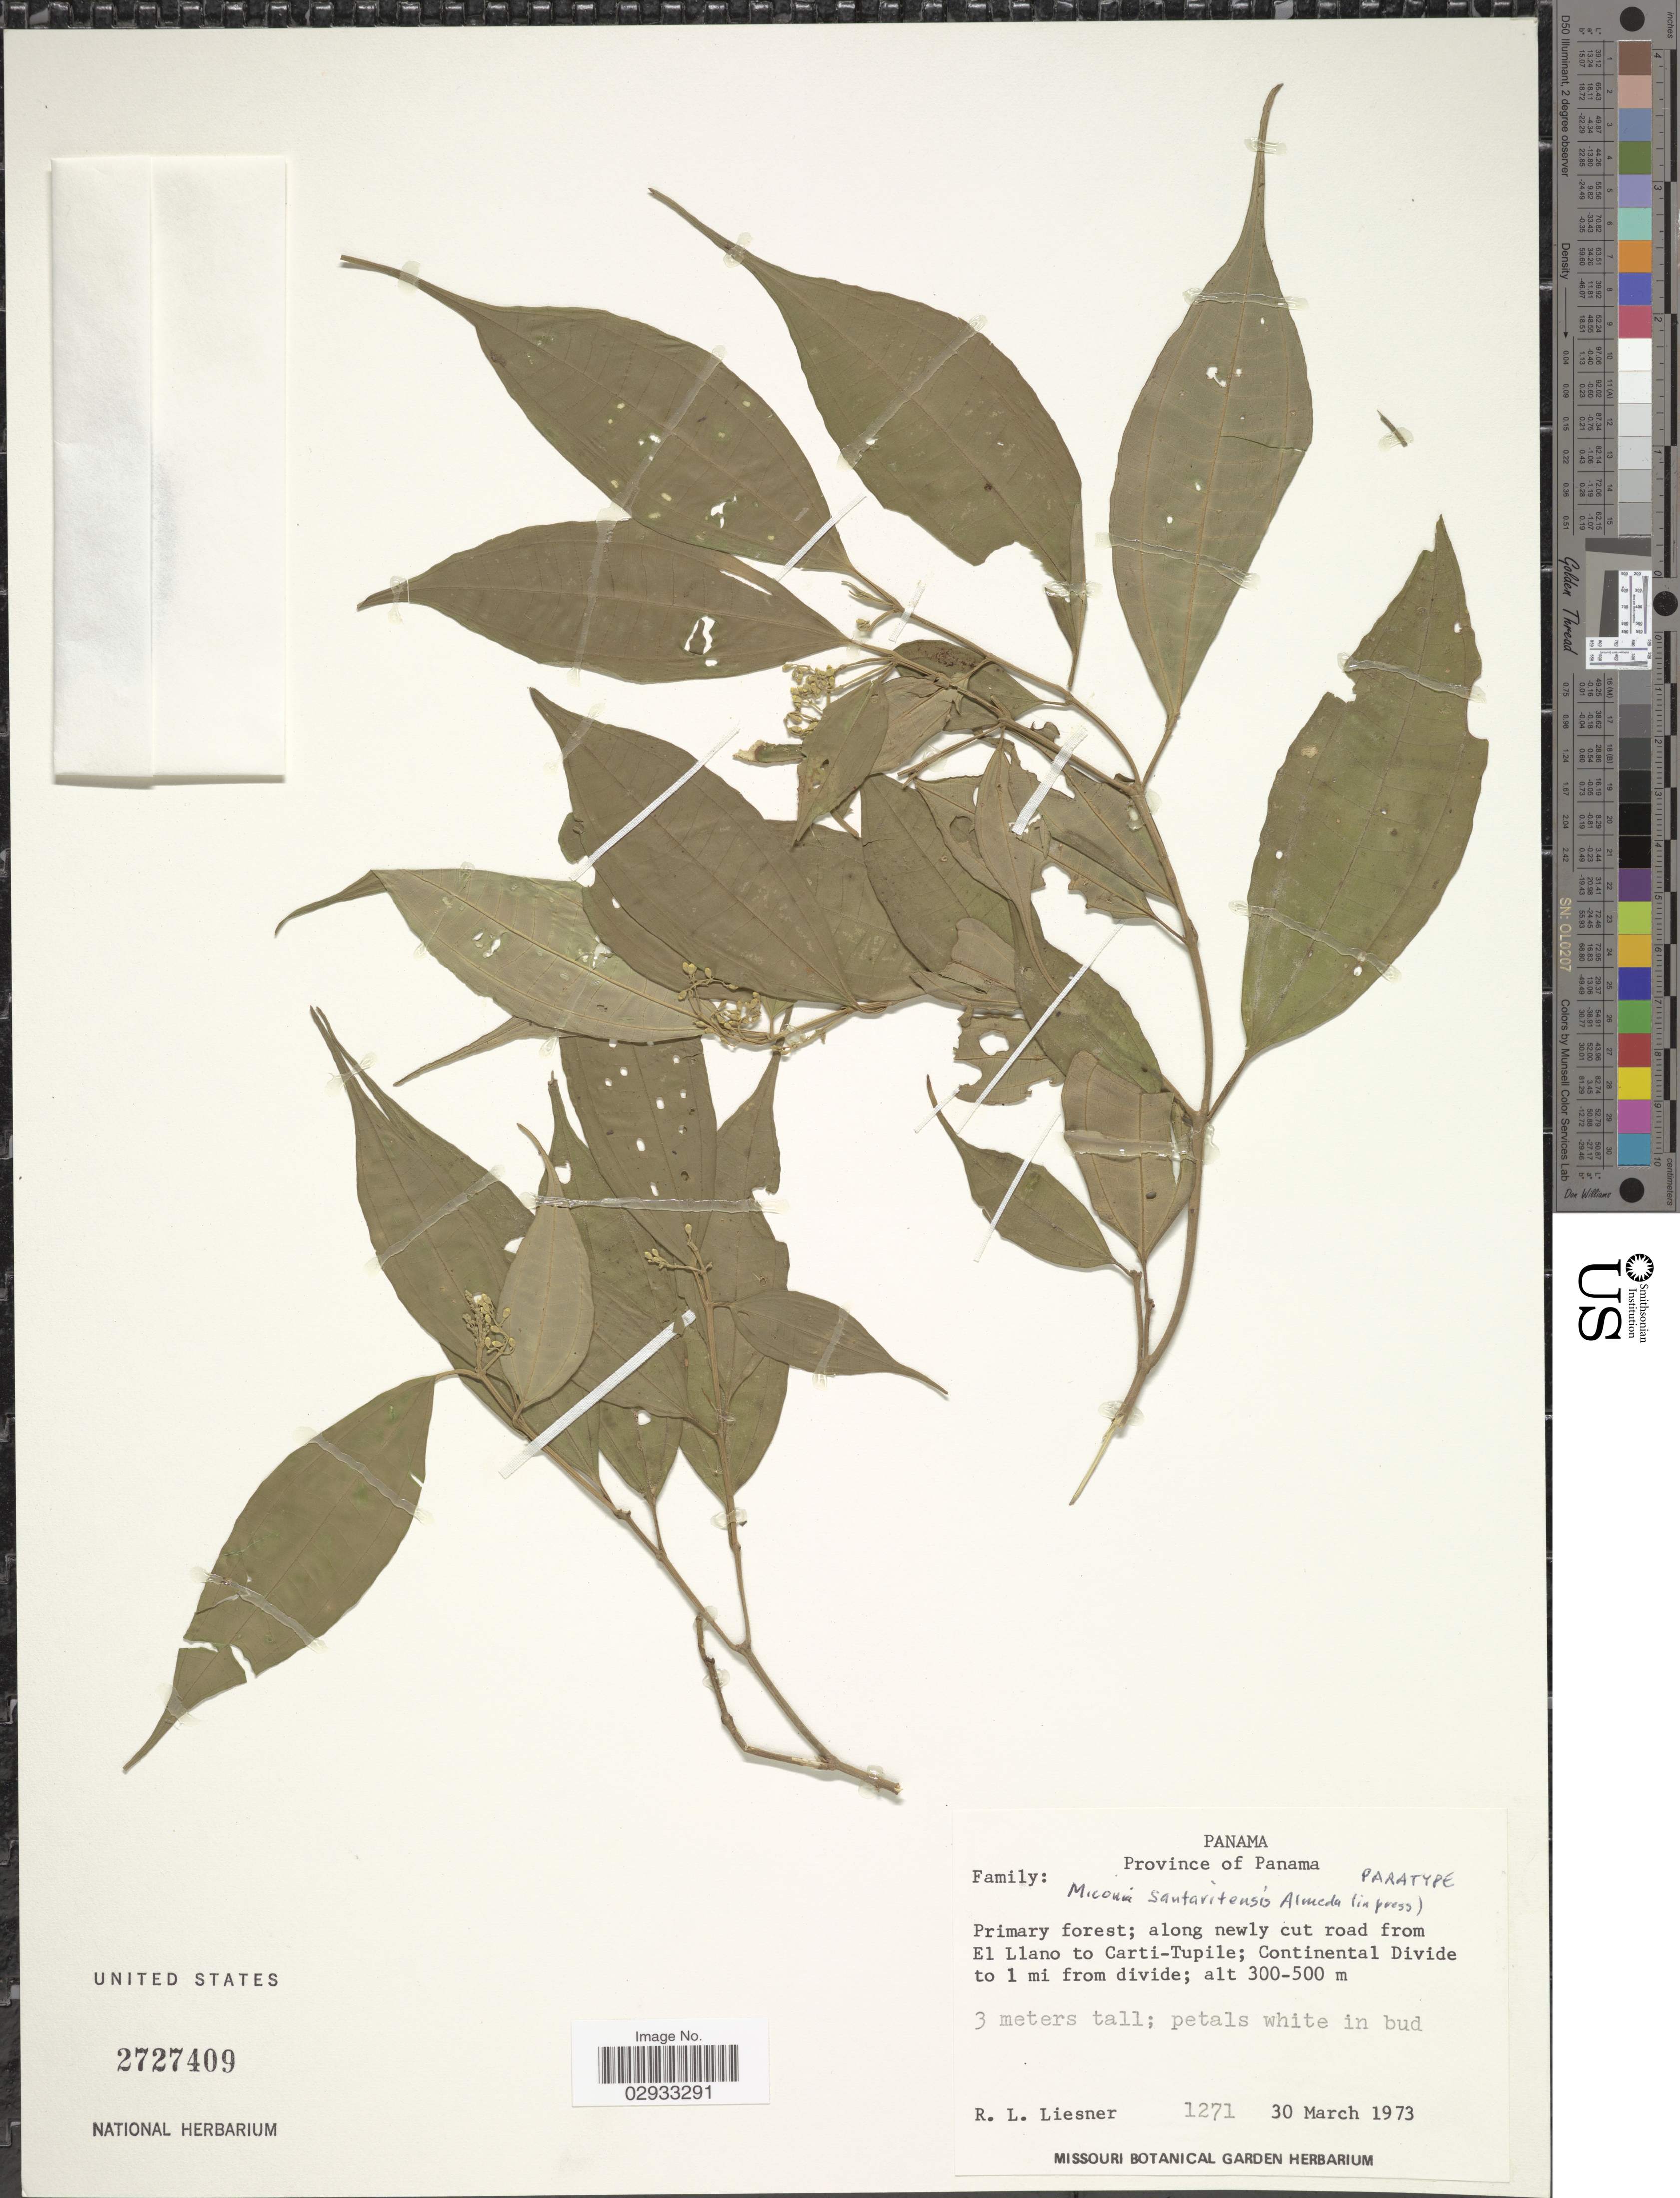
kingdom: Plantae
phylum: Tracheophyta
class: Magnoliopsida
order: Myrtales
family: Melastomataceae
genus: Miconia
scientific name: Miconia santaritensis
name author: Almeda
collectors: R. L. Liesner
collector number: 1271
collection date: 1973-03-30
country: Panama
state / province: Panamá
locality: Along newly cut road from El Llano to Carti-Tupile; Continental Divide to 1 mi from divide.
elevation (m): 300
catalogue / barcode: US 2727409